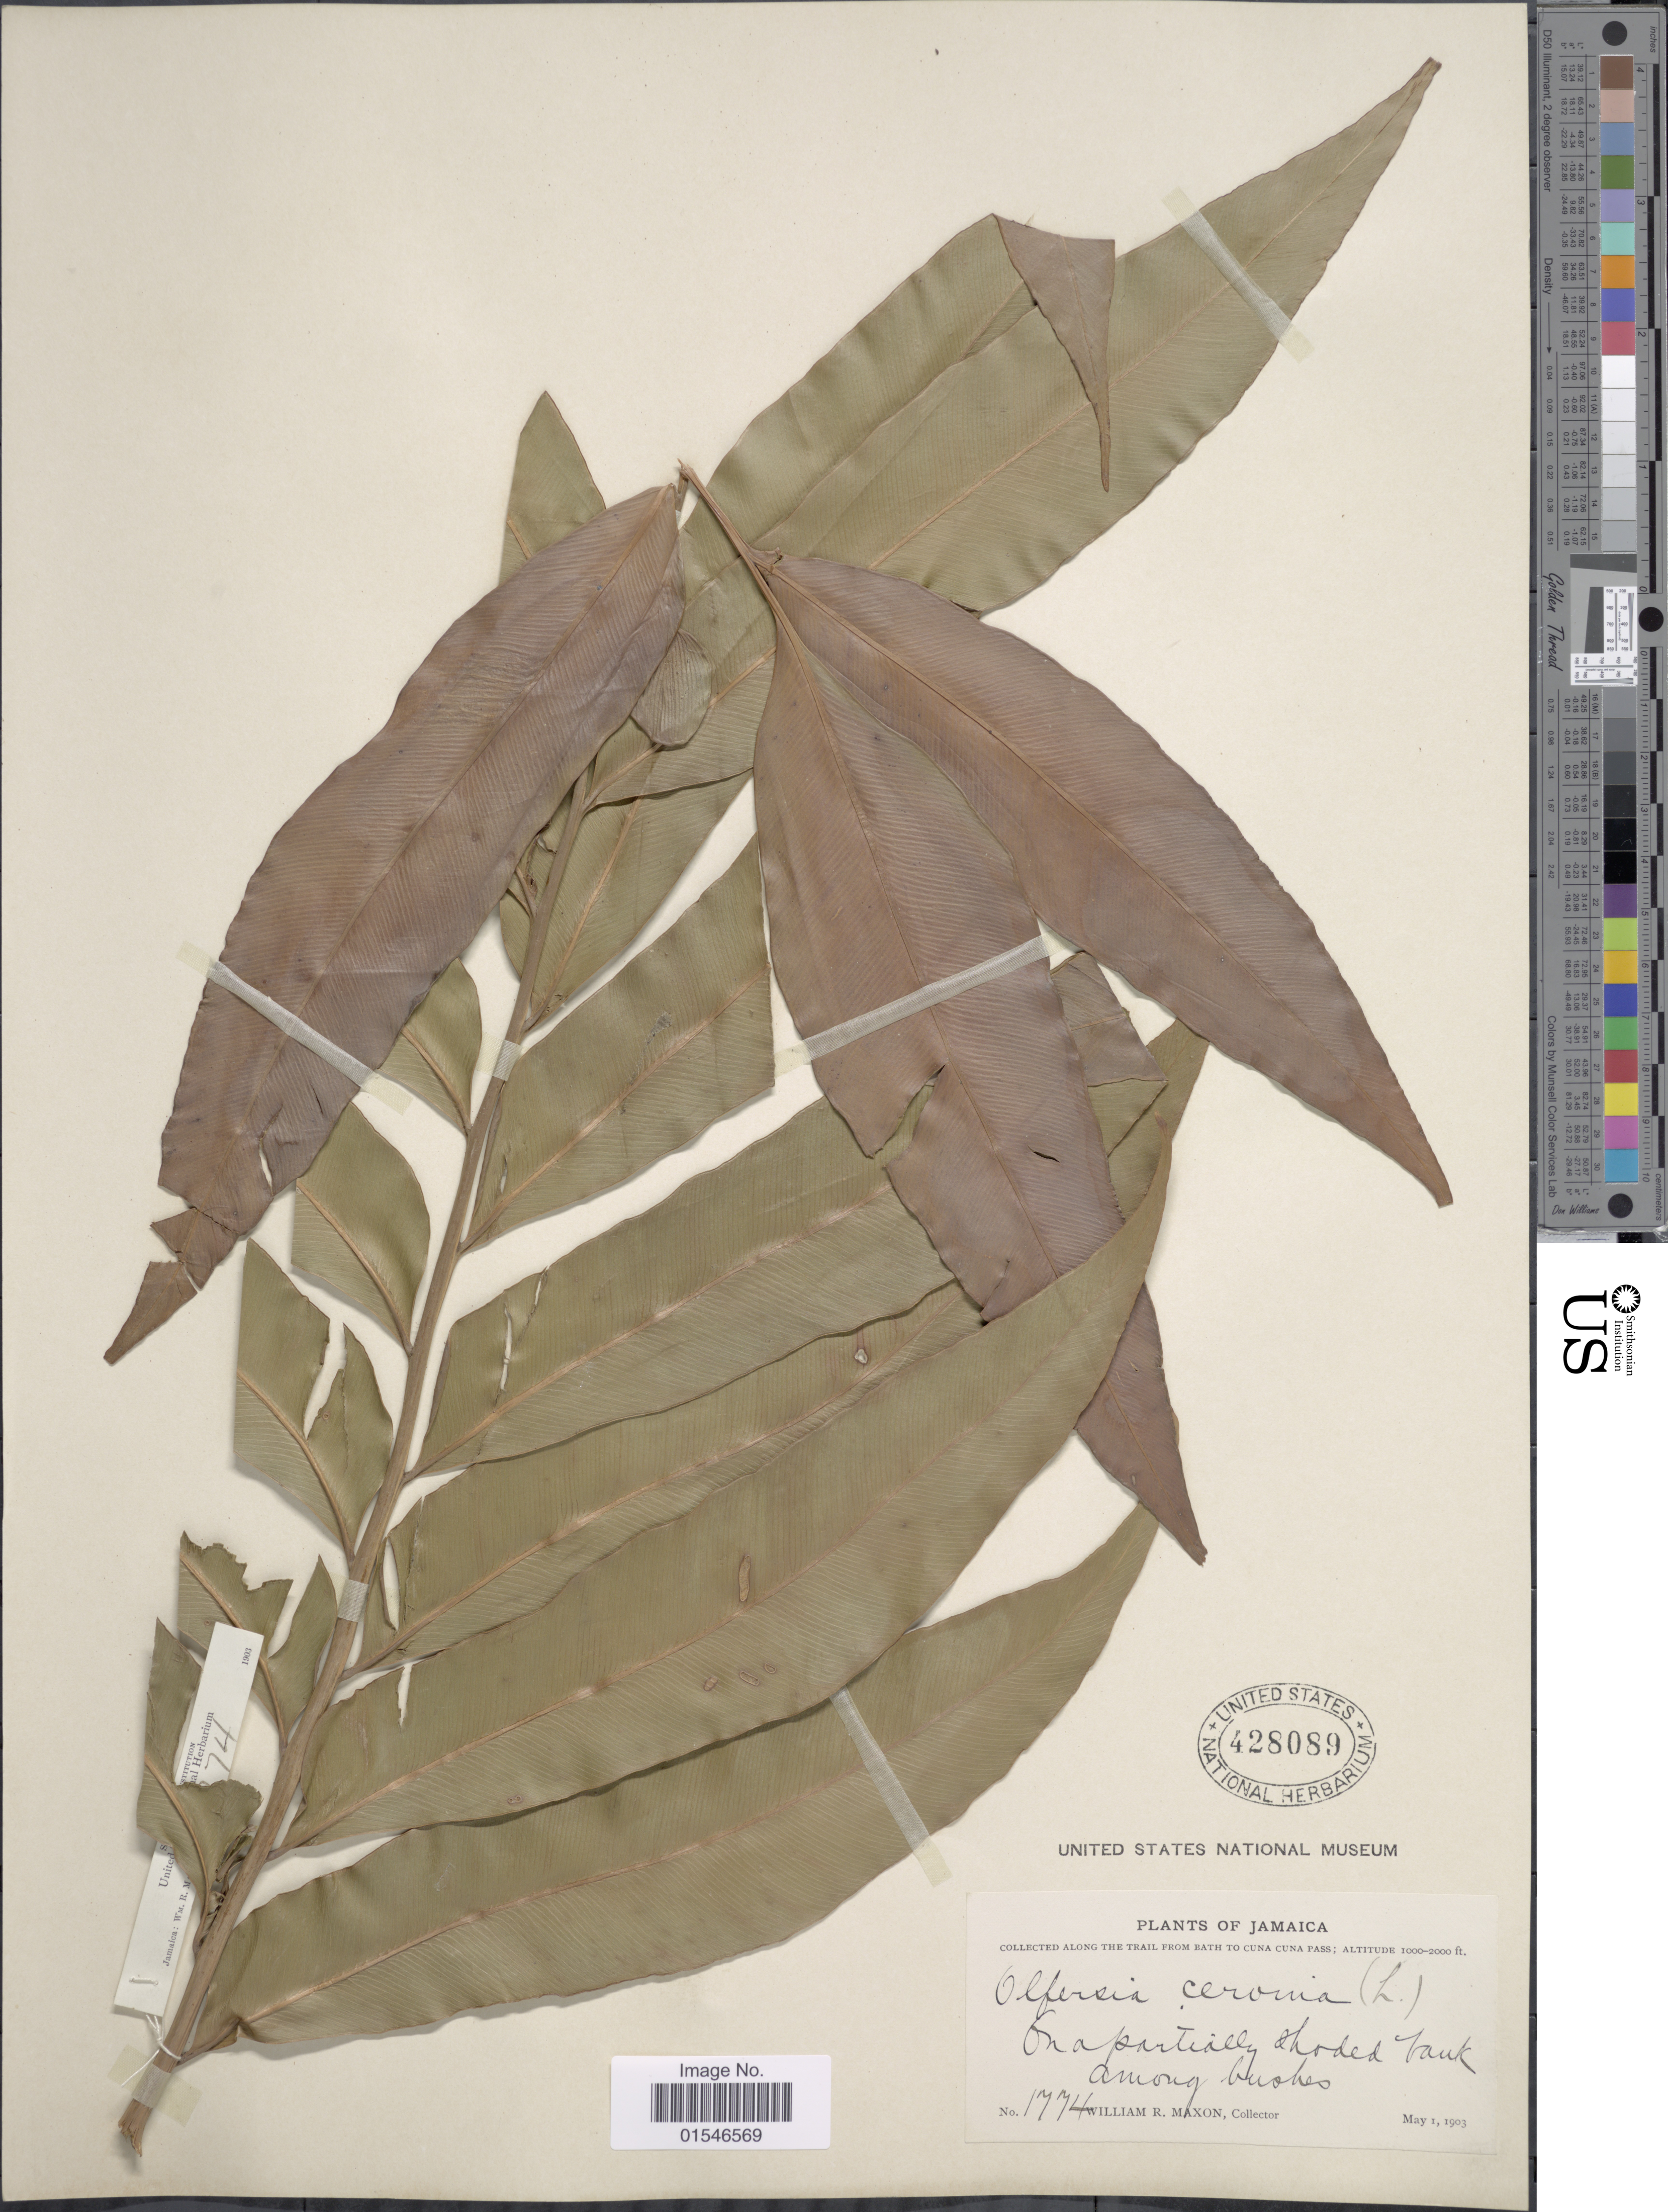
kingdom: Plantae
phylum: Tracheophyta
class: Polypodiopsida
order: Polypodiales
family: Dryopteridaceae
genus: Olfersia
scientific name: Olfersia cervina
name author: (L.) Kunze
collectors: W. R. Maxon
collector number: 1774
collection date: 1903-05-01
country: Jamaica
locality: Along the Trail from Bath to Cuna Cuna Pass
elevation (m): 305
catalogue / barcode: US 428089